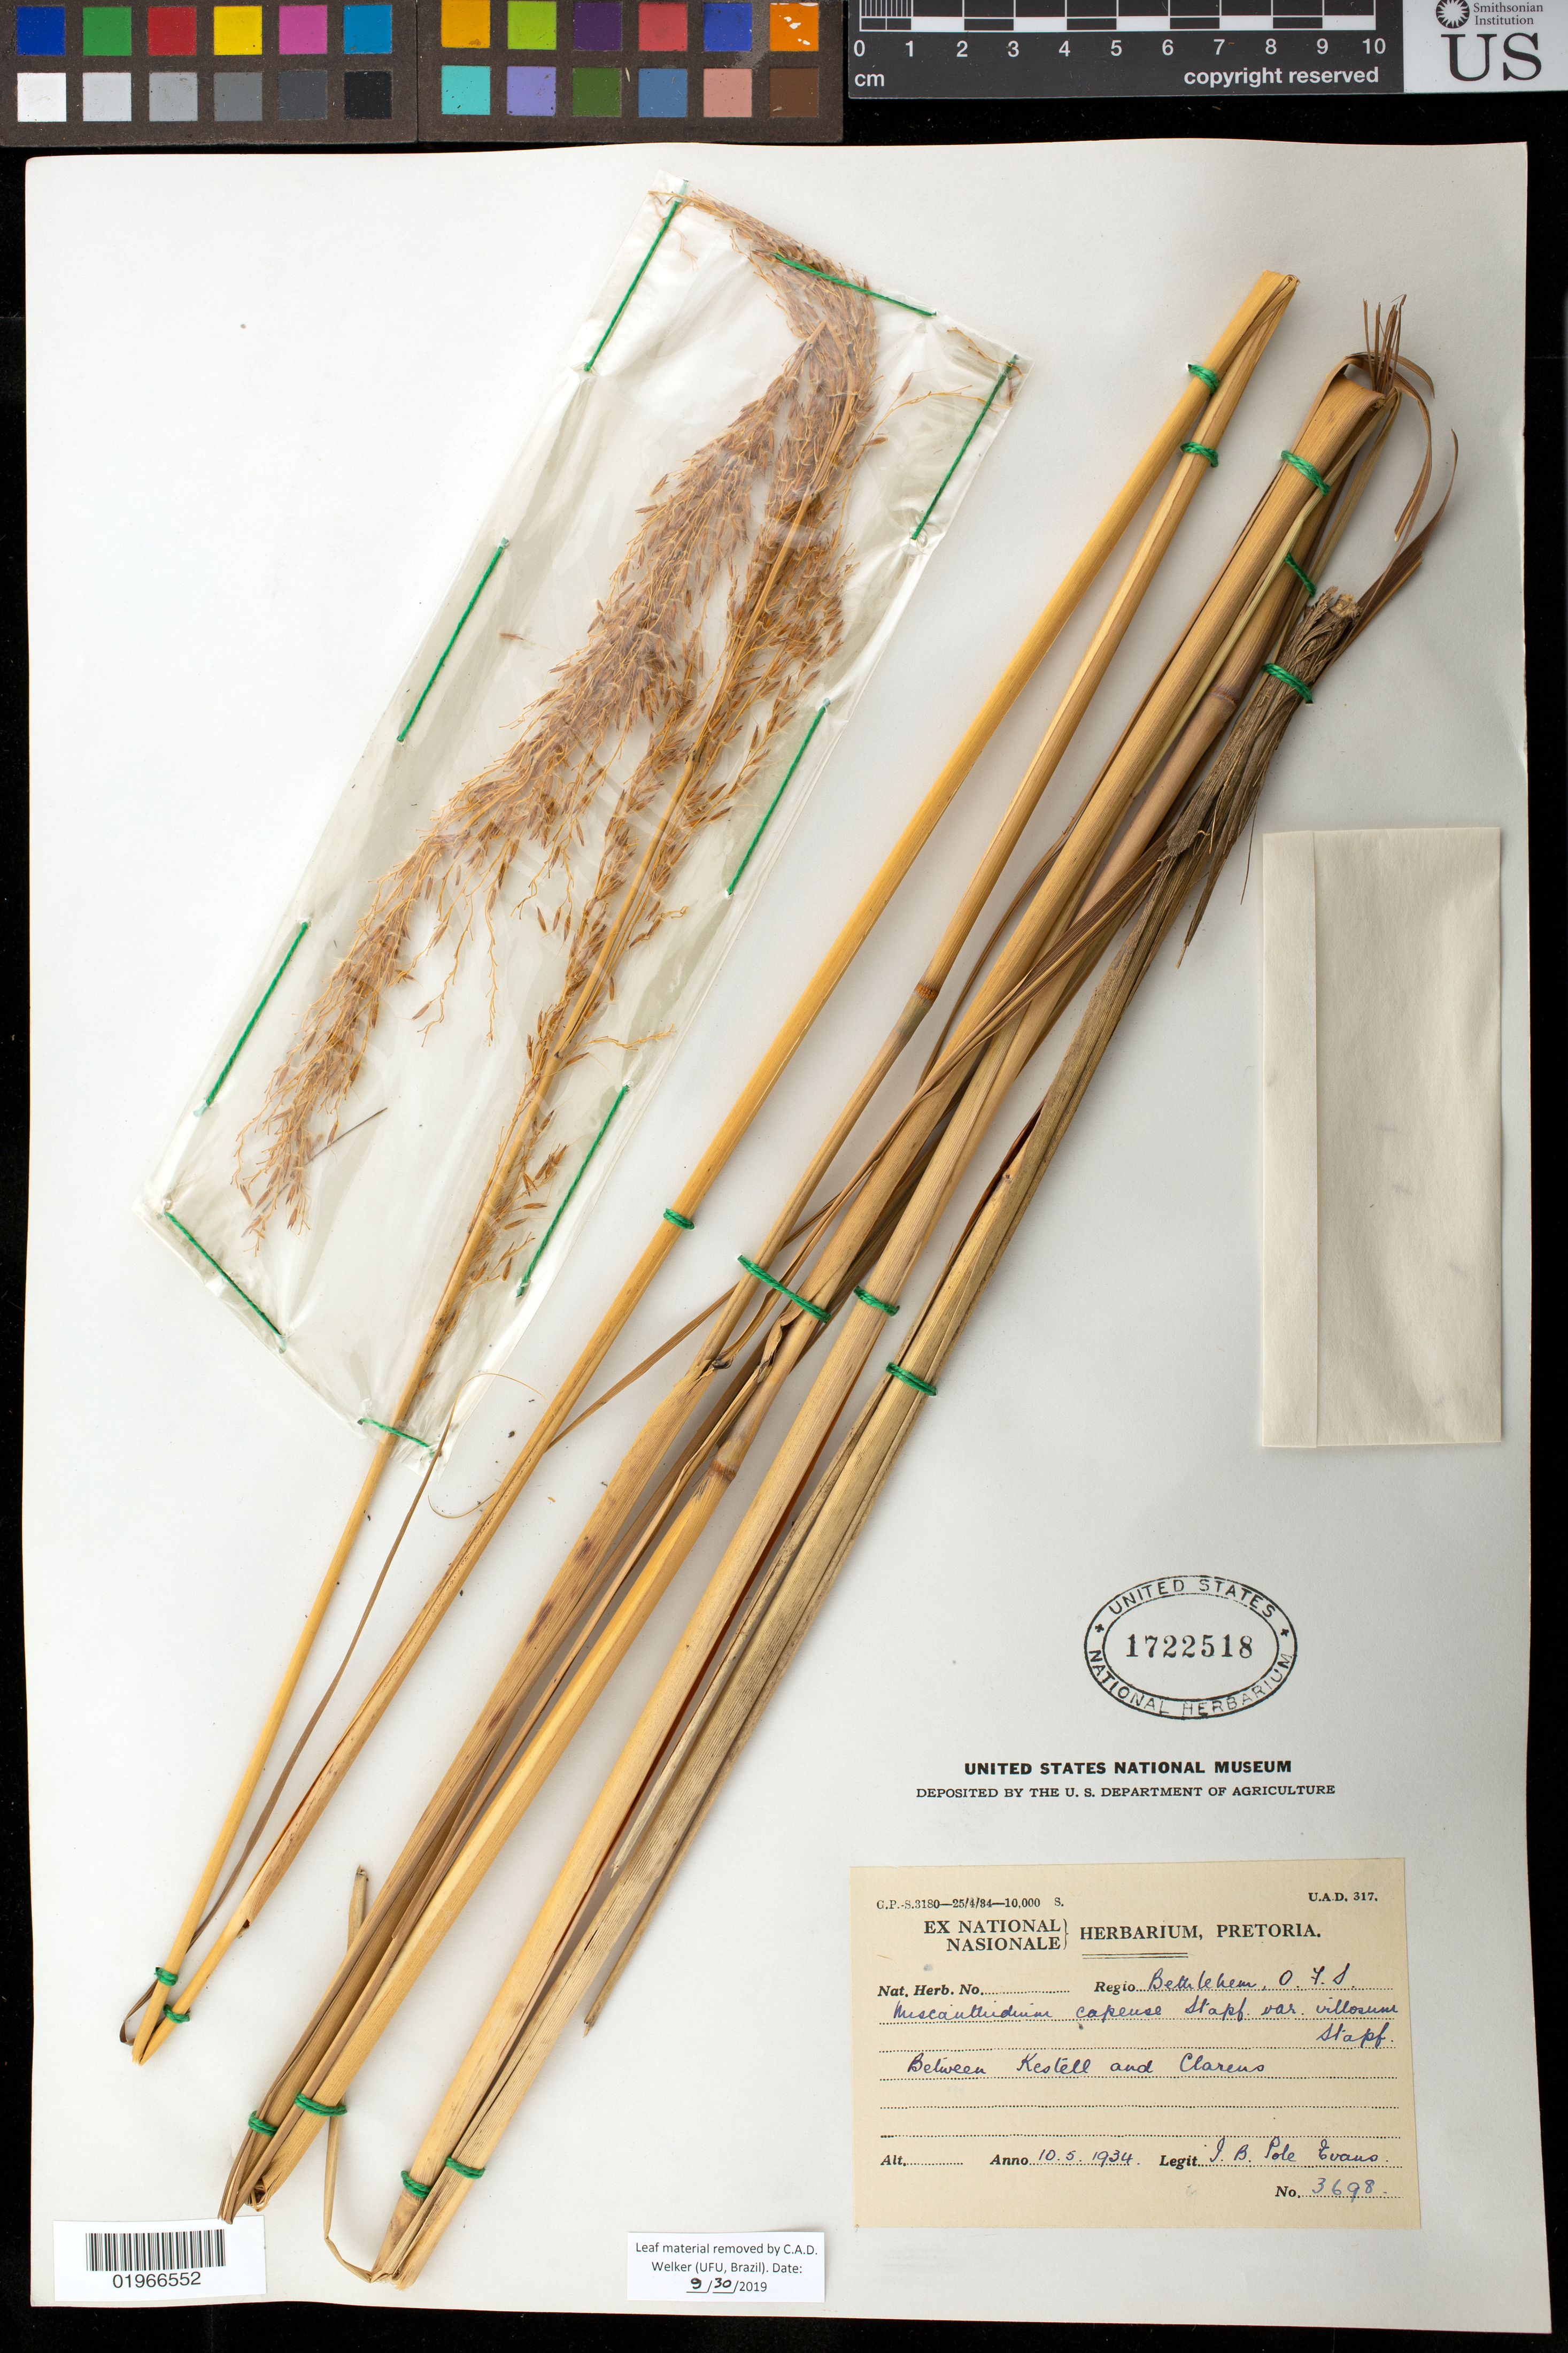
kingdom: Plantae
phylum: Tracheophyta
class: Liliopsida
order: Poales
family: Poaceae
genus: Miscanthidium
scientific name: Miscanthidium capense var. villosum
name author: (Stapf) E. Phillips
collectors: I. B. Pole-Evans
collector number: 3698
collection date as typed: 10.5.1934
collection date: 1934-05-10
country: South Africa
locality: Between Kestell and Clarens.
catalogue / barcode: US 1722518